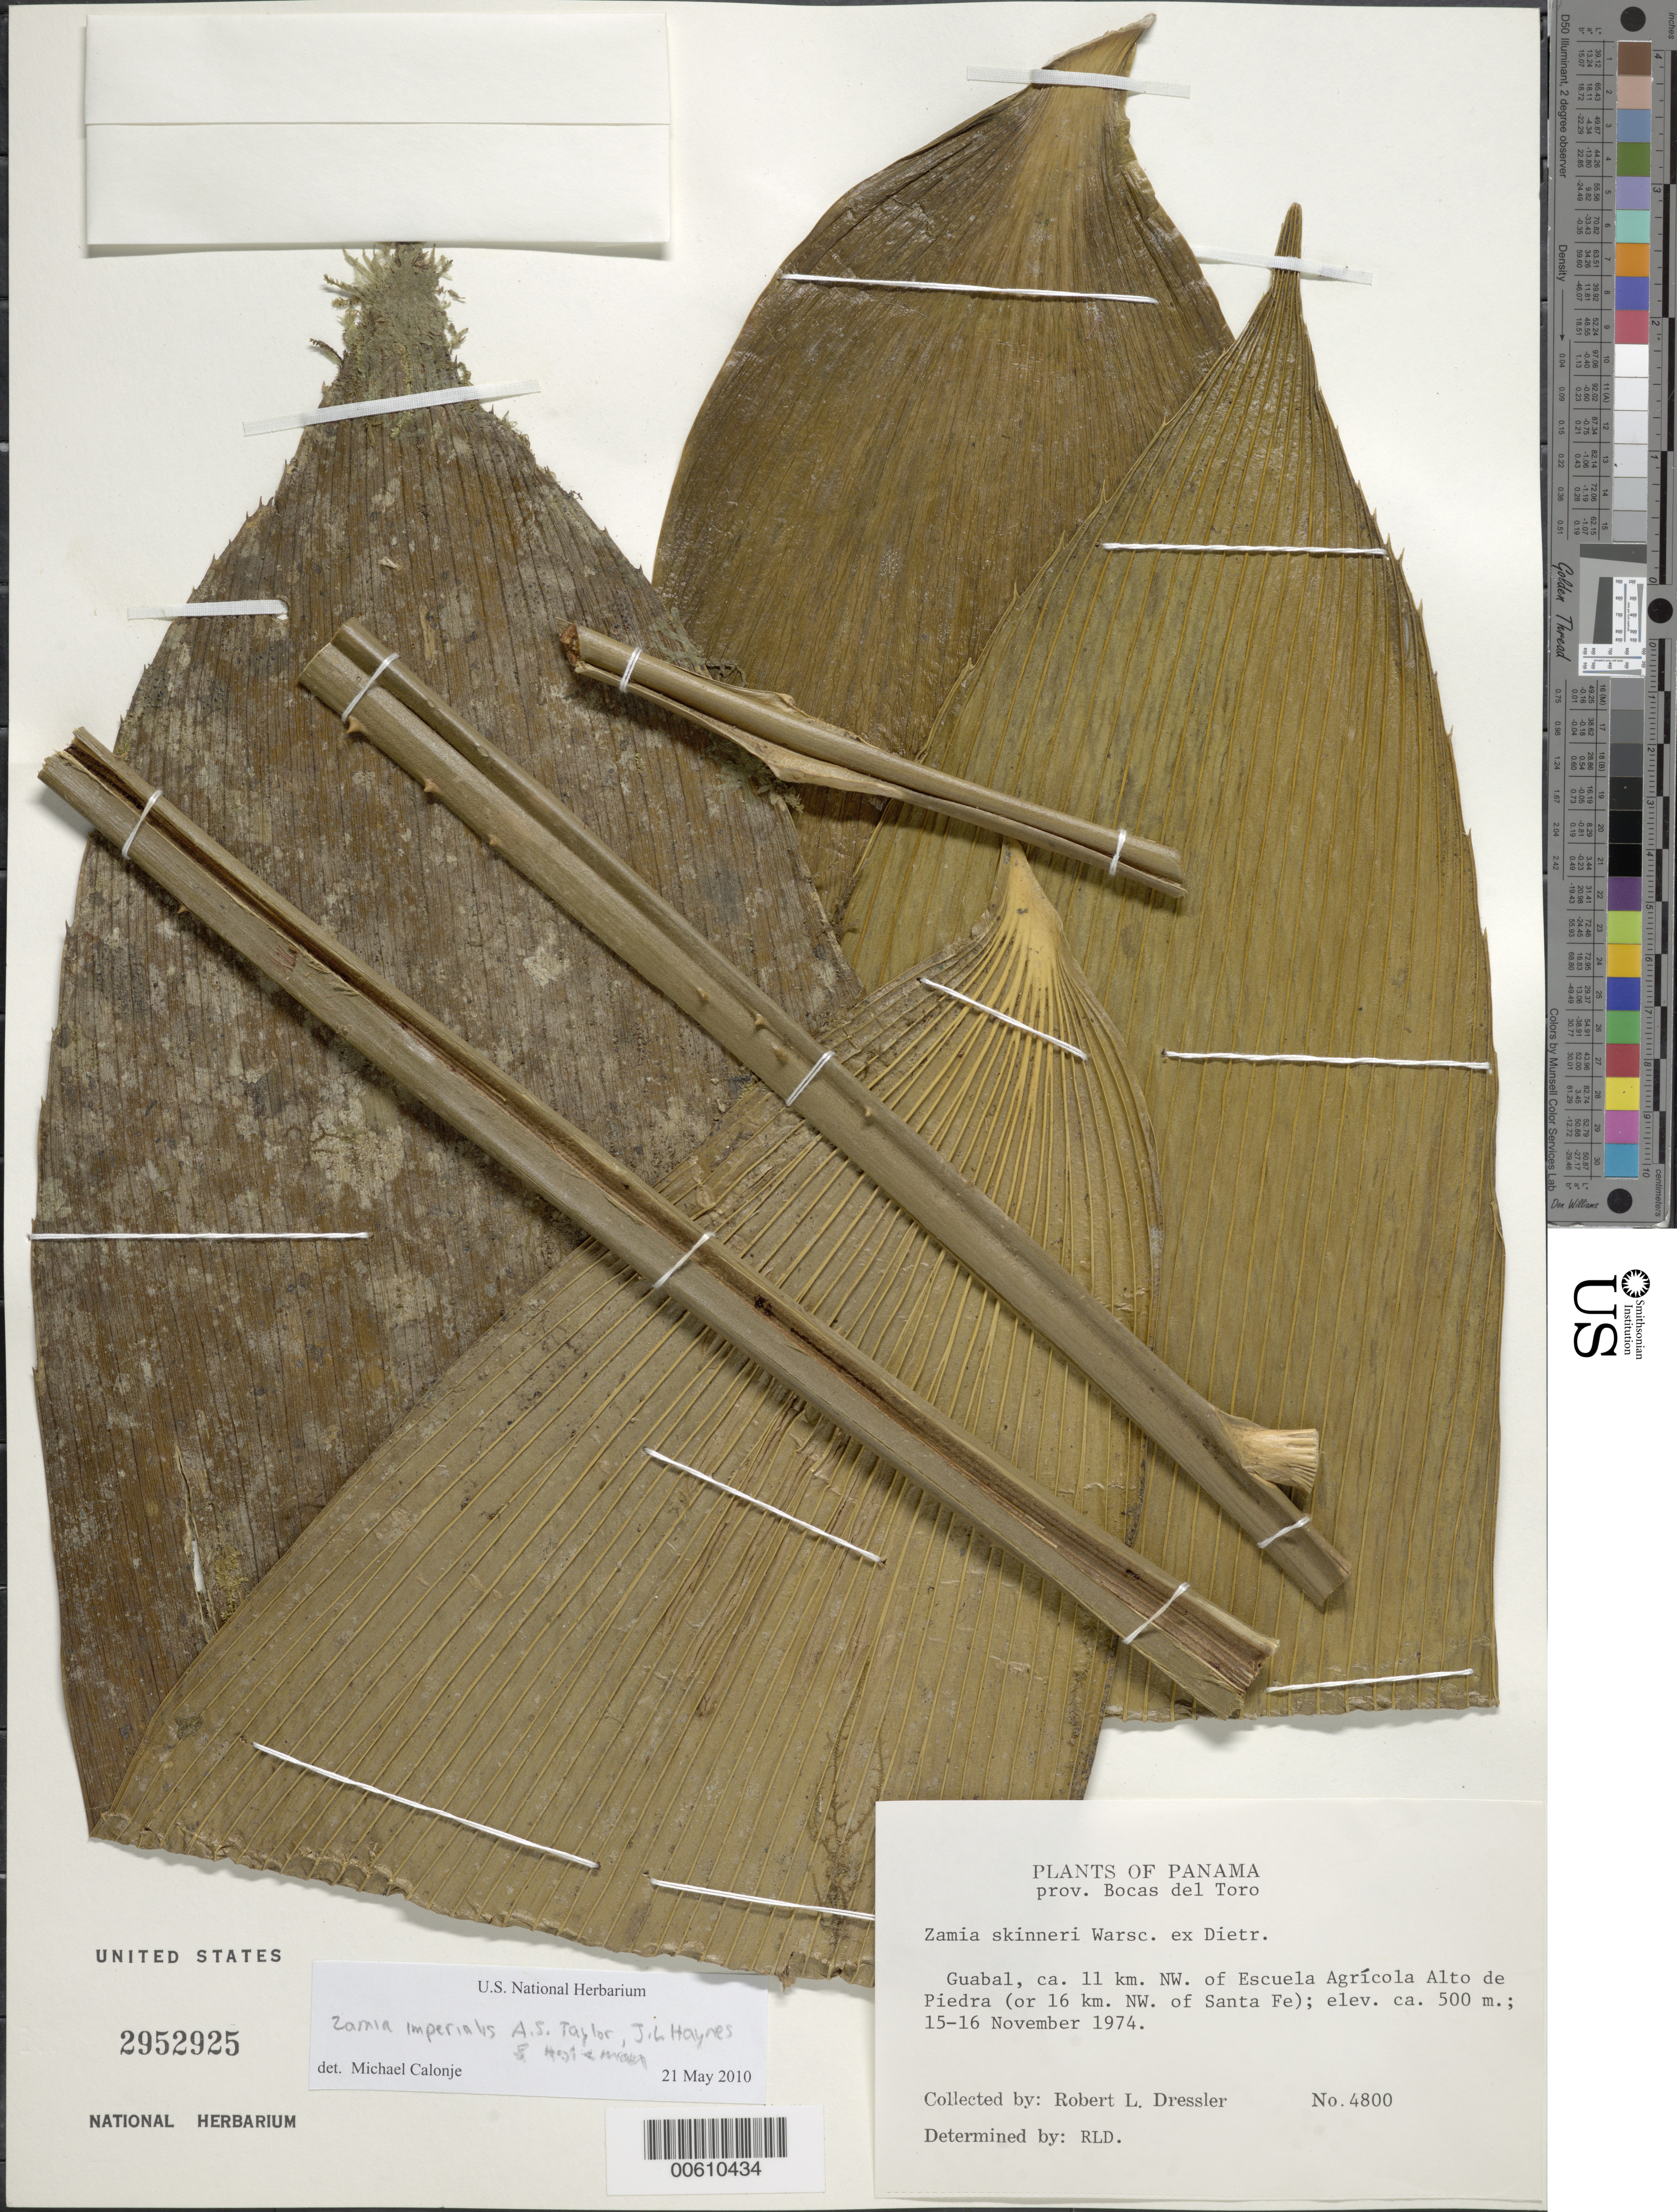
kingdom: Plantae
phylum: Tracheophyta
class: Cycadopsida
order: Cycadales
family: Zamiaceae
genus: Zamia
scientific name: Zamia imperialis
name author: A.S. Taylor et al.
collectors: R. Dressler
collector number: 4800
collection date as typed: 15 Nov 1974 to 16 Nov 1974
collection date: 1974-11-15/1974-11-16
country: Panama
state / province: Bocas del Toro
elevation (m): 500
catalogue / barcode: US 2952925